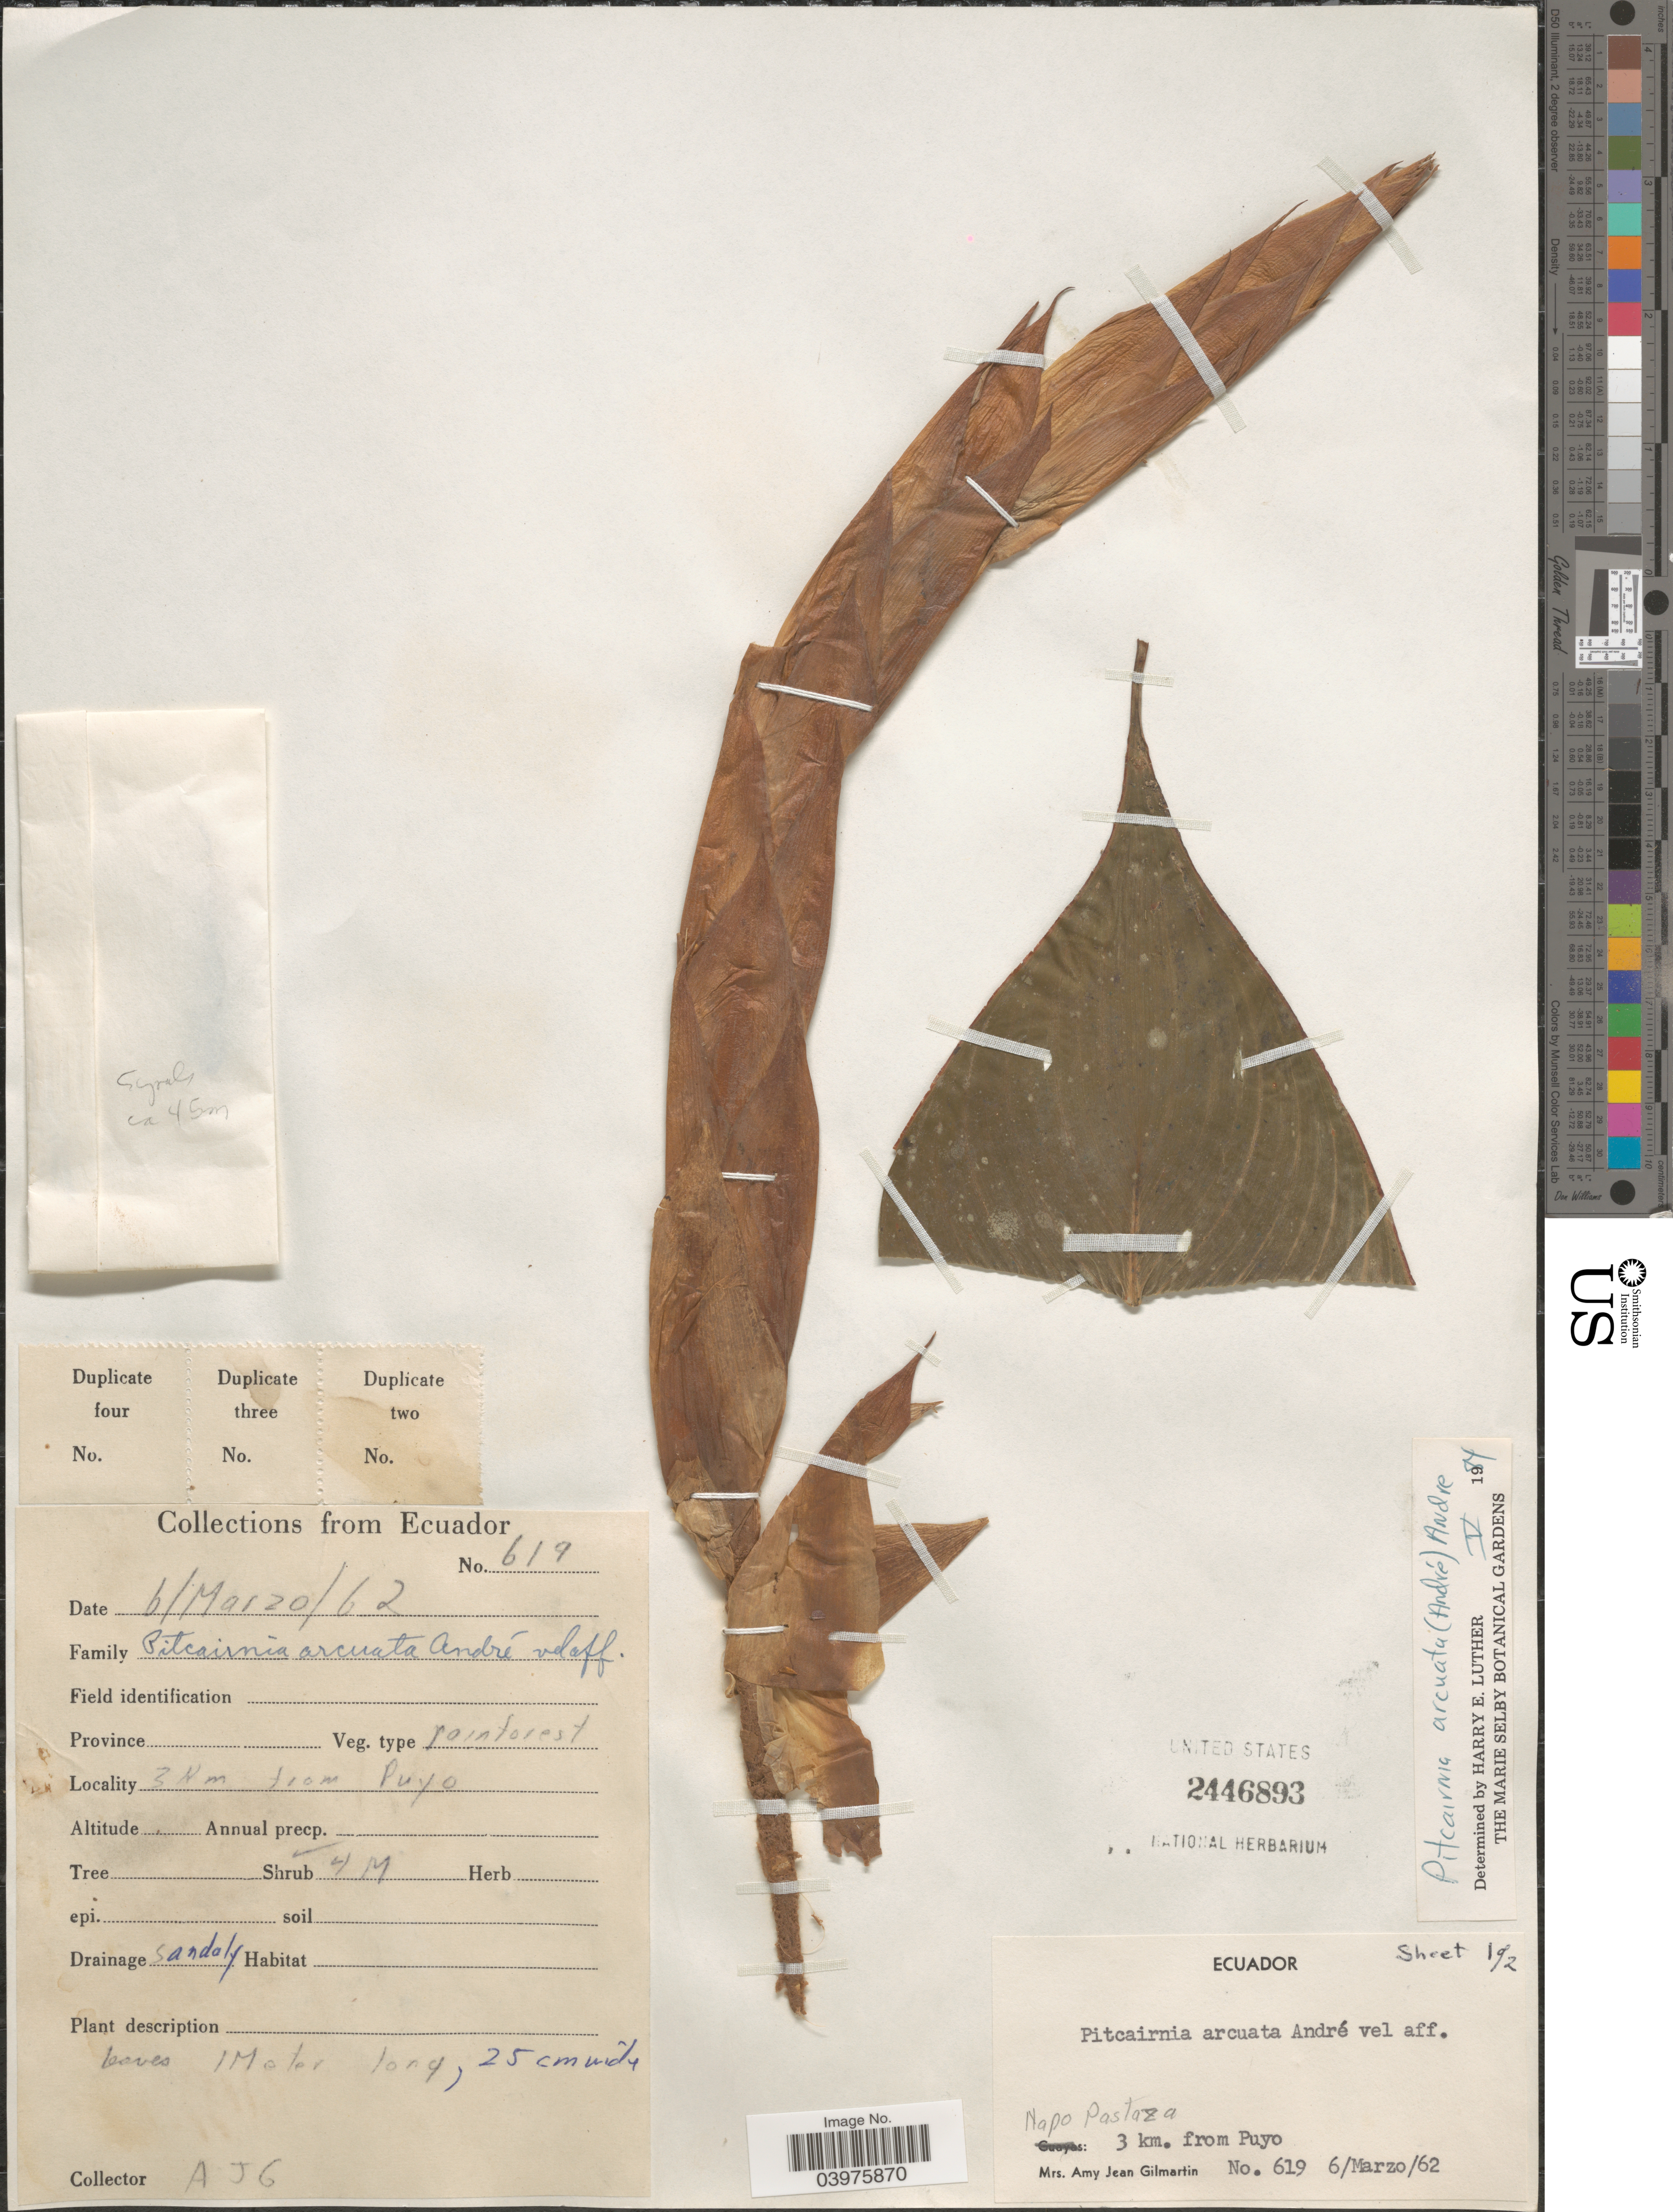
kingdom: Plantae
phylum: Tracheophyta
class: Liliopsida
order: Poales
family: Bromeliaceae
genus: Pitcairnia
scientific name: Pitcairnia arcuata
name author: (André) André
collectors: A. J. Gilmartin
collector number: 619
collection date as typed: Transcribed d/m/y: 6/3/62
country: Ecuador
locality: Napo Pastaza. 3 km. from Puyo.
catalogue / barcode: US 2446893